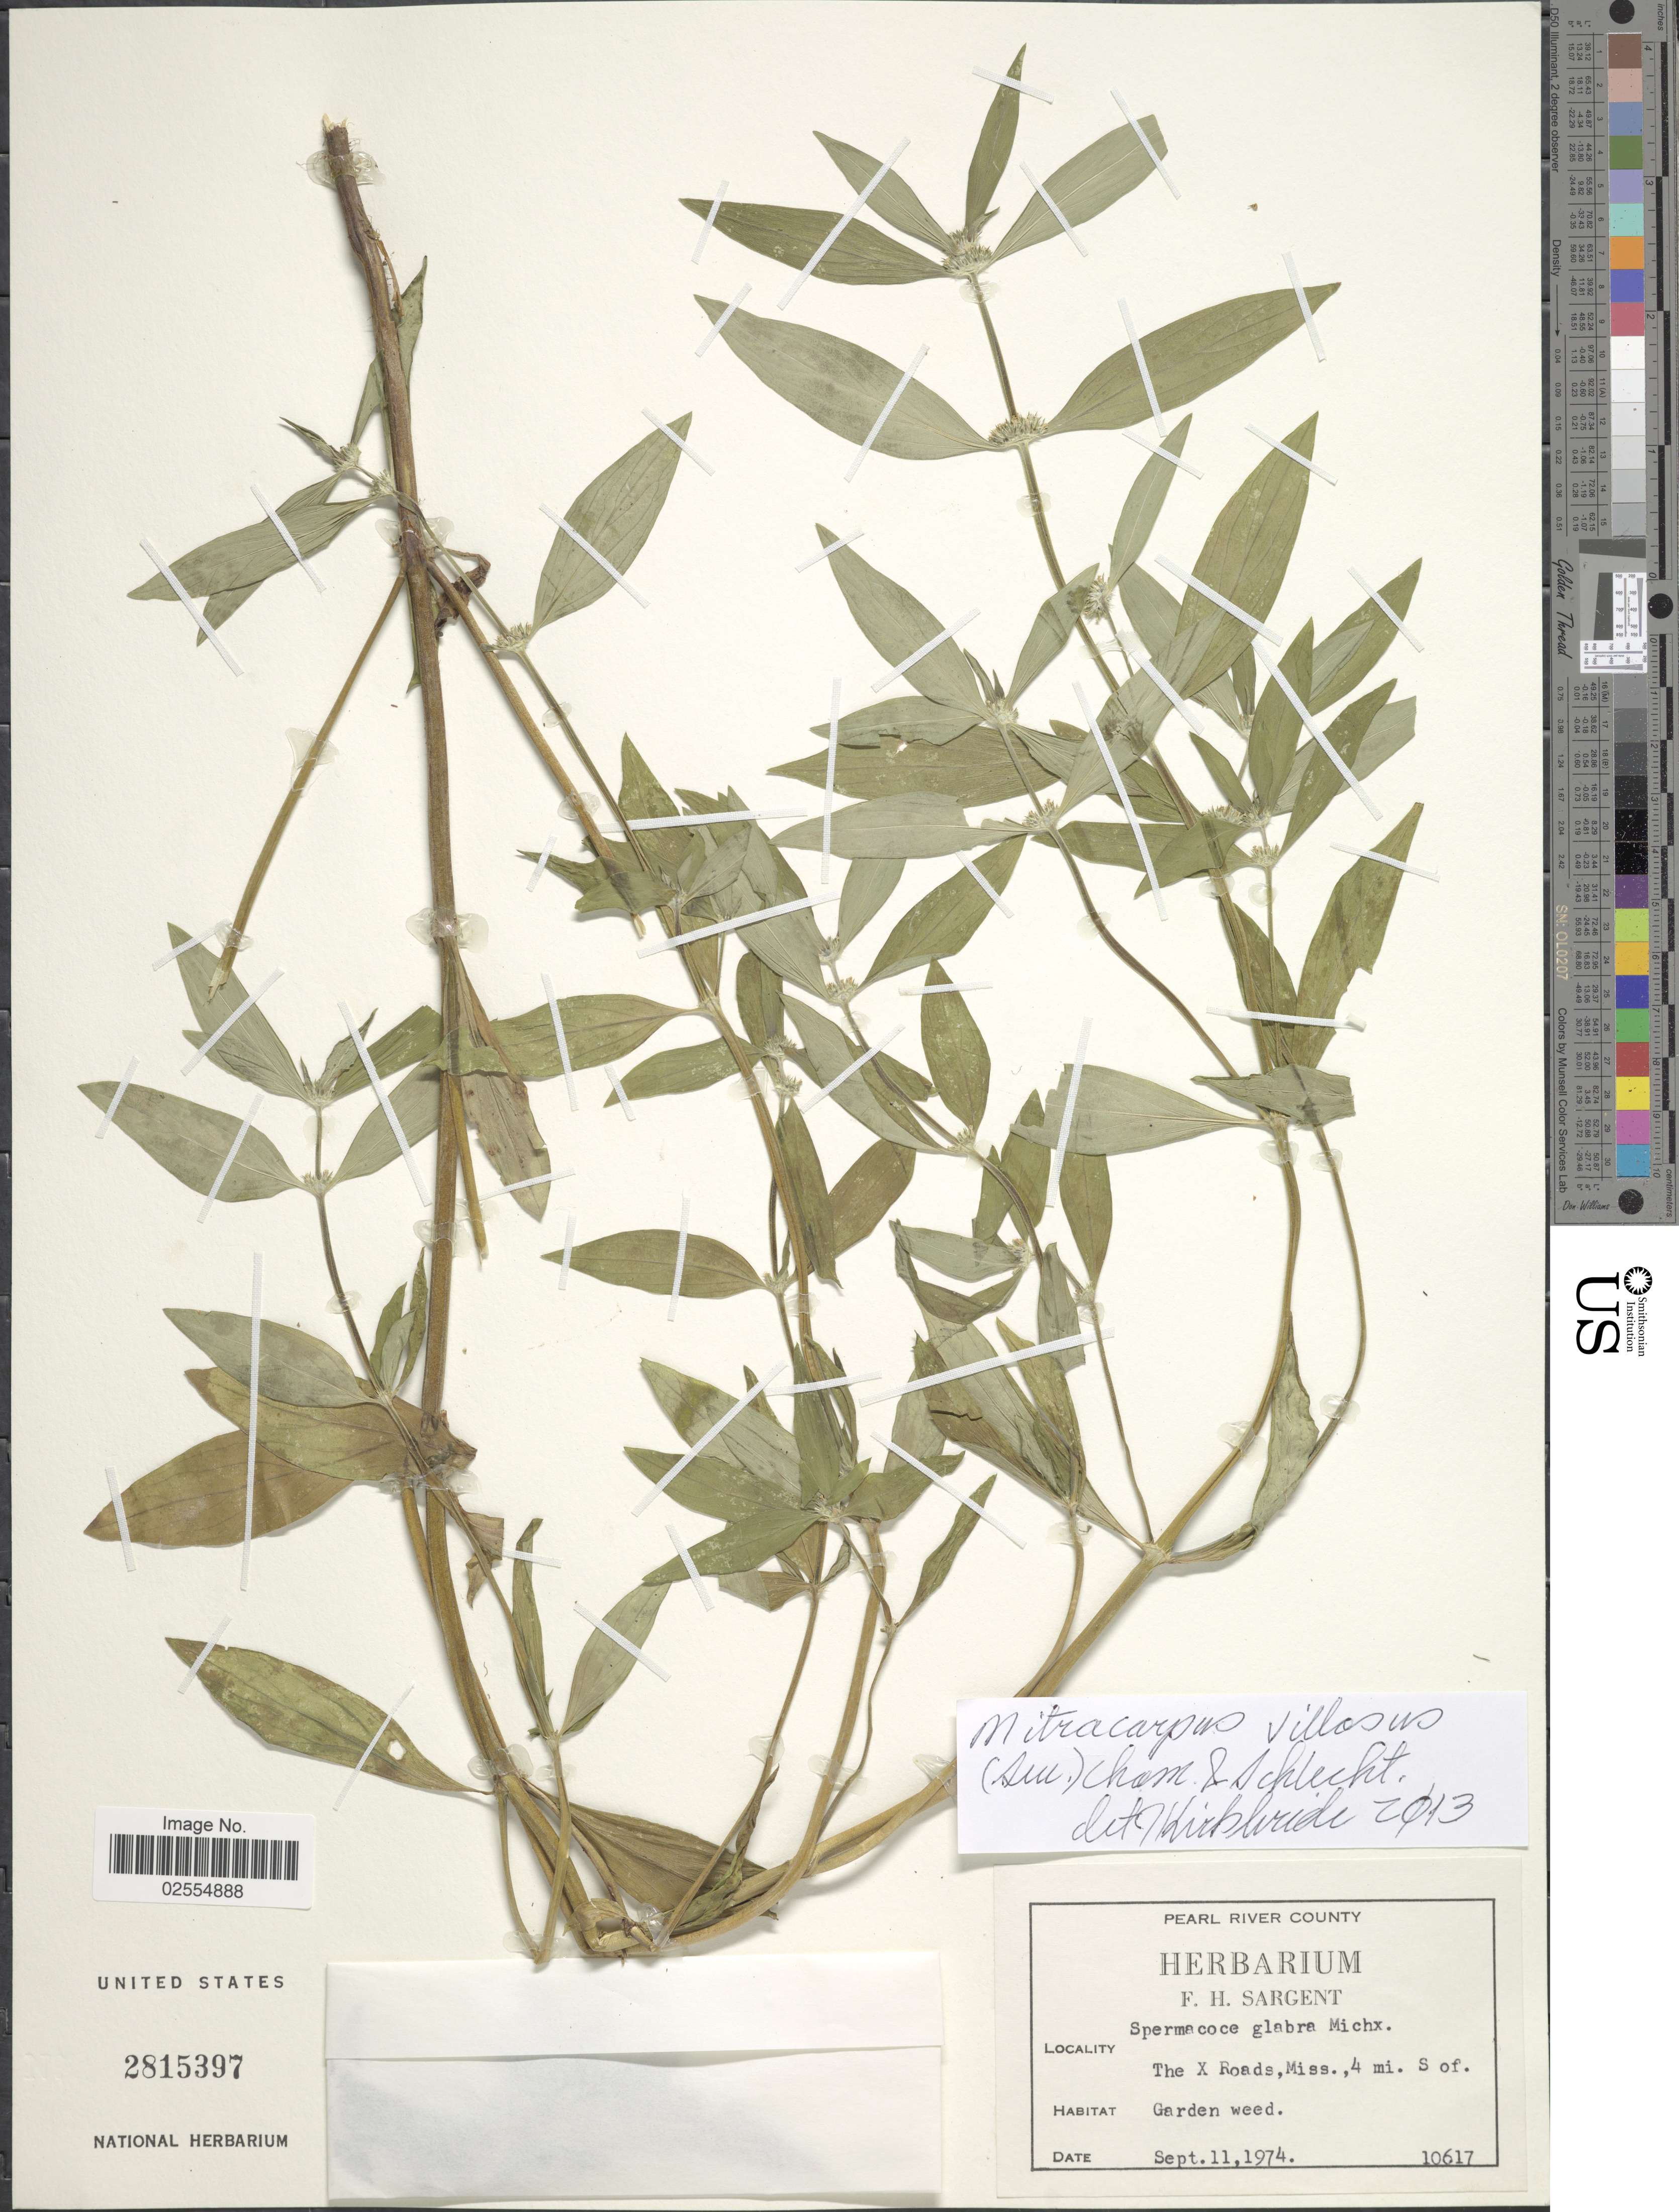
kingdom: Plantae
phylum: Tracheophyta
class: Magnoliopsida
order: Gentianales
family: Rubiaceae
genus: Mitracarpus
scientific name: Mitracarpus hirtus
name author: (L.) DC.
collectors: Ex herb. F. H. Sargent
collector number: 10617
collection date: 1974-09-11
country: United States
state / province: Mississippi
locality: The [Foreign script] Roads, 4 mi. S of. Pearl River County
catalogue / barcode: US 2815397